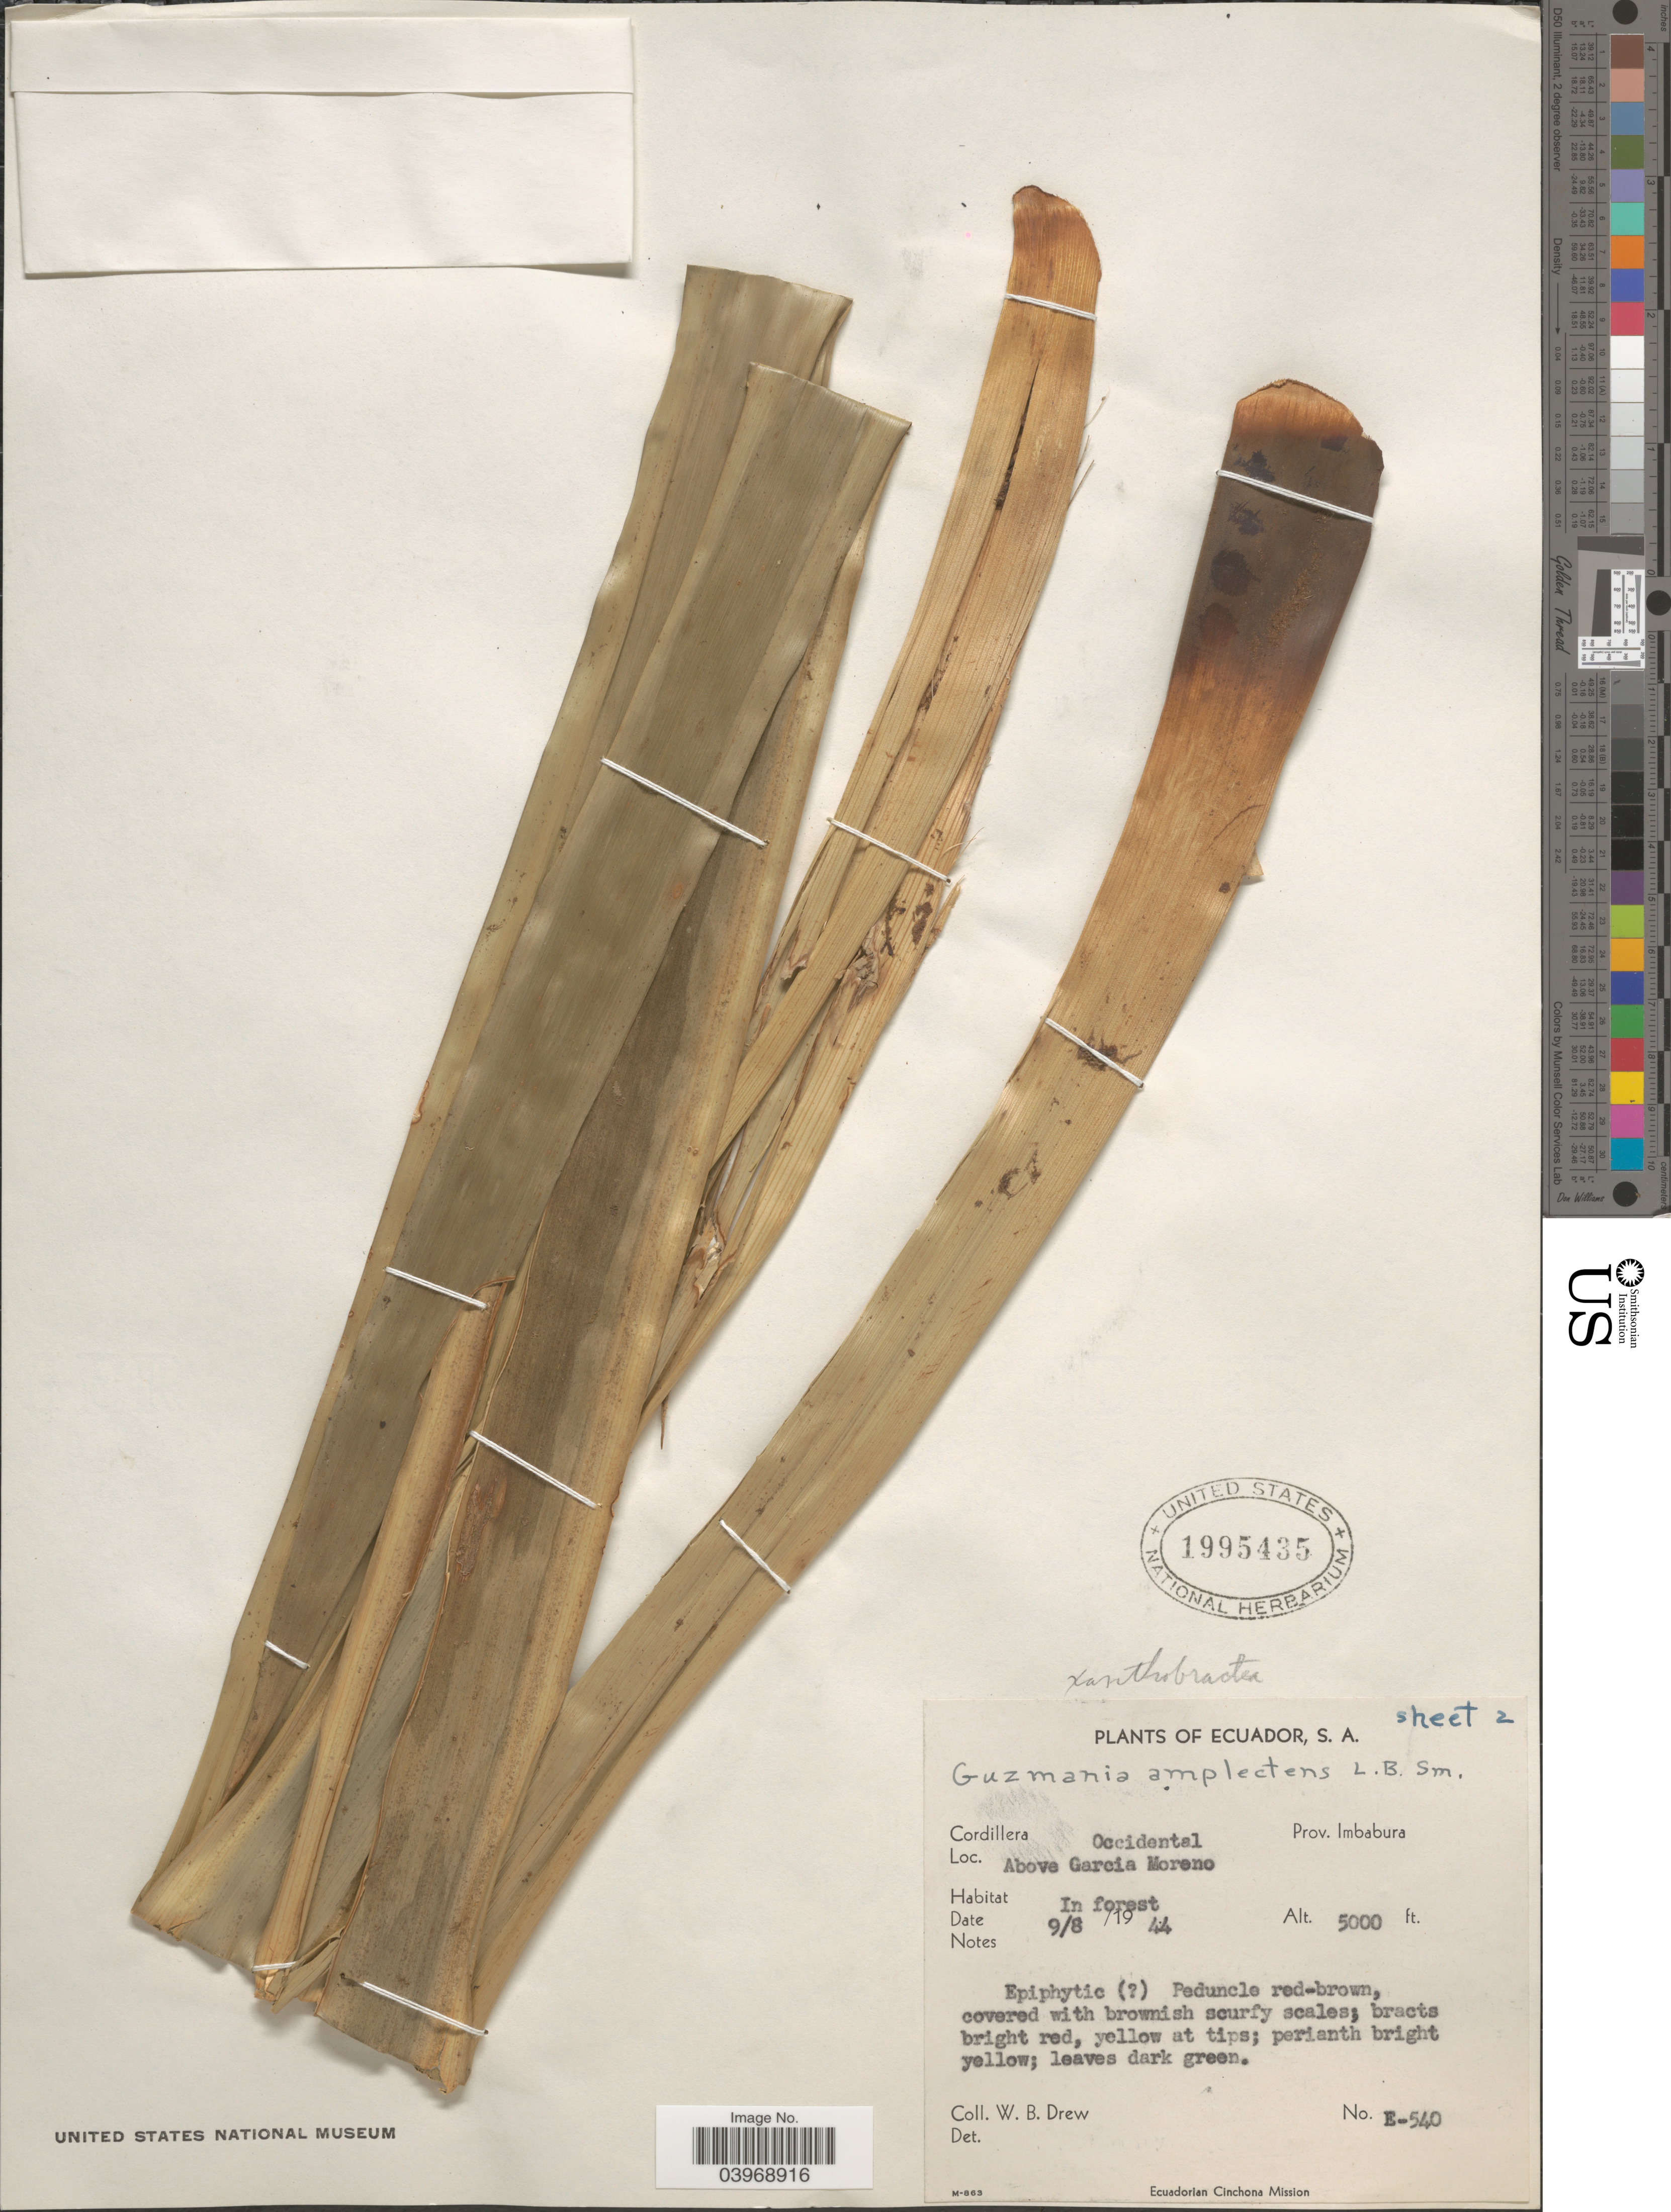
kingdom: Plantae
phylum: Tracheophyta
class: Liliopsida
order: Poales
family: Bromeliaceae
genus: Guzmania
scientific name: Guzmania xanthobractea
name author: Gilmartin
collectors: W. B. Drew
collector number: E-540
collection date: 1944-08-09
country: Ecuador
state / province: Imbabura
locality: Cordillera Occidental. Above Garcia Moreno. In forest.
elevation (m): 1524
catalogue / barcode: US 1995435